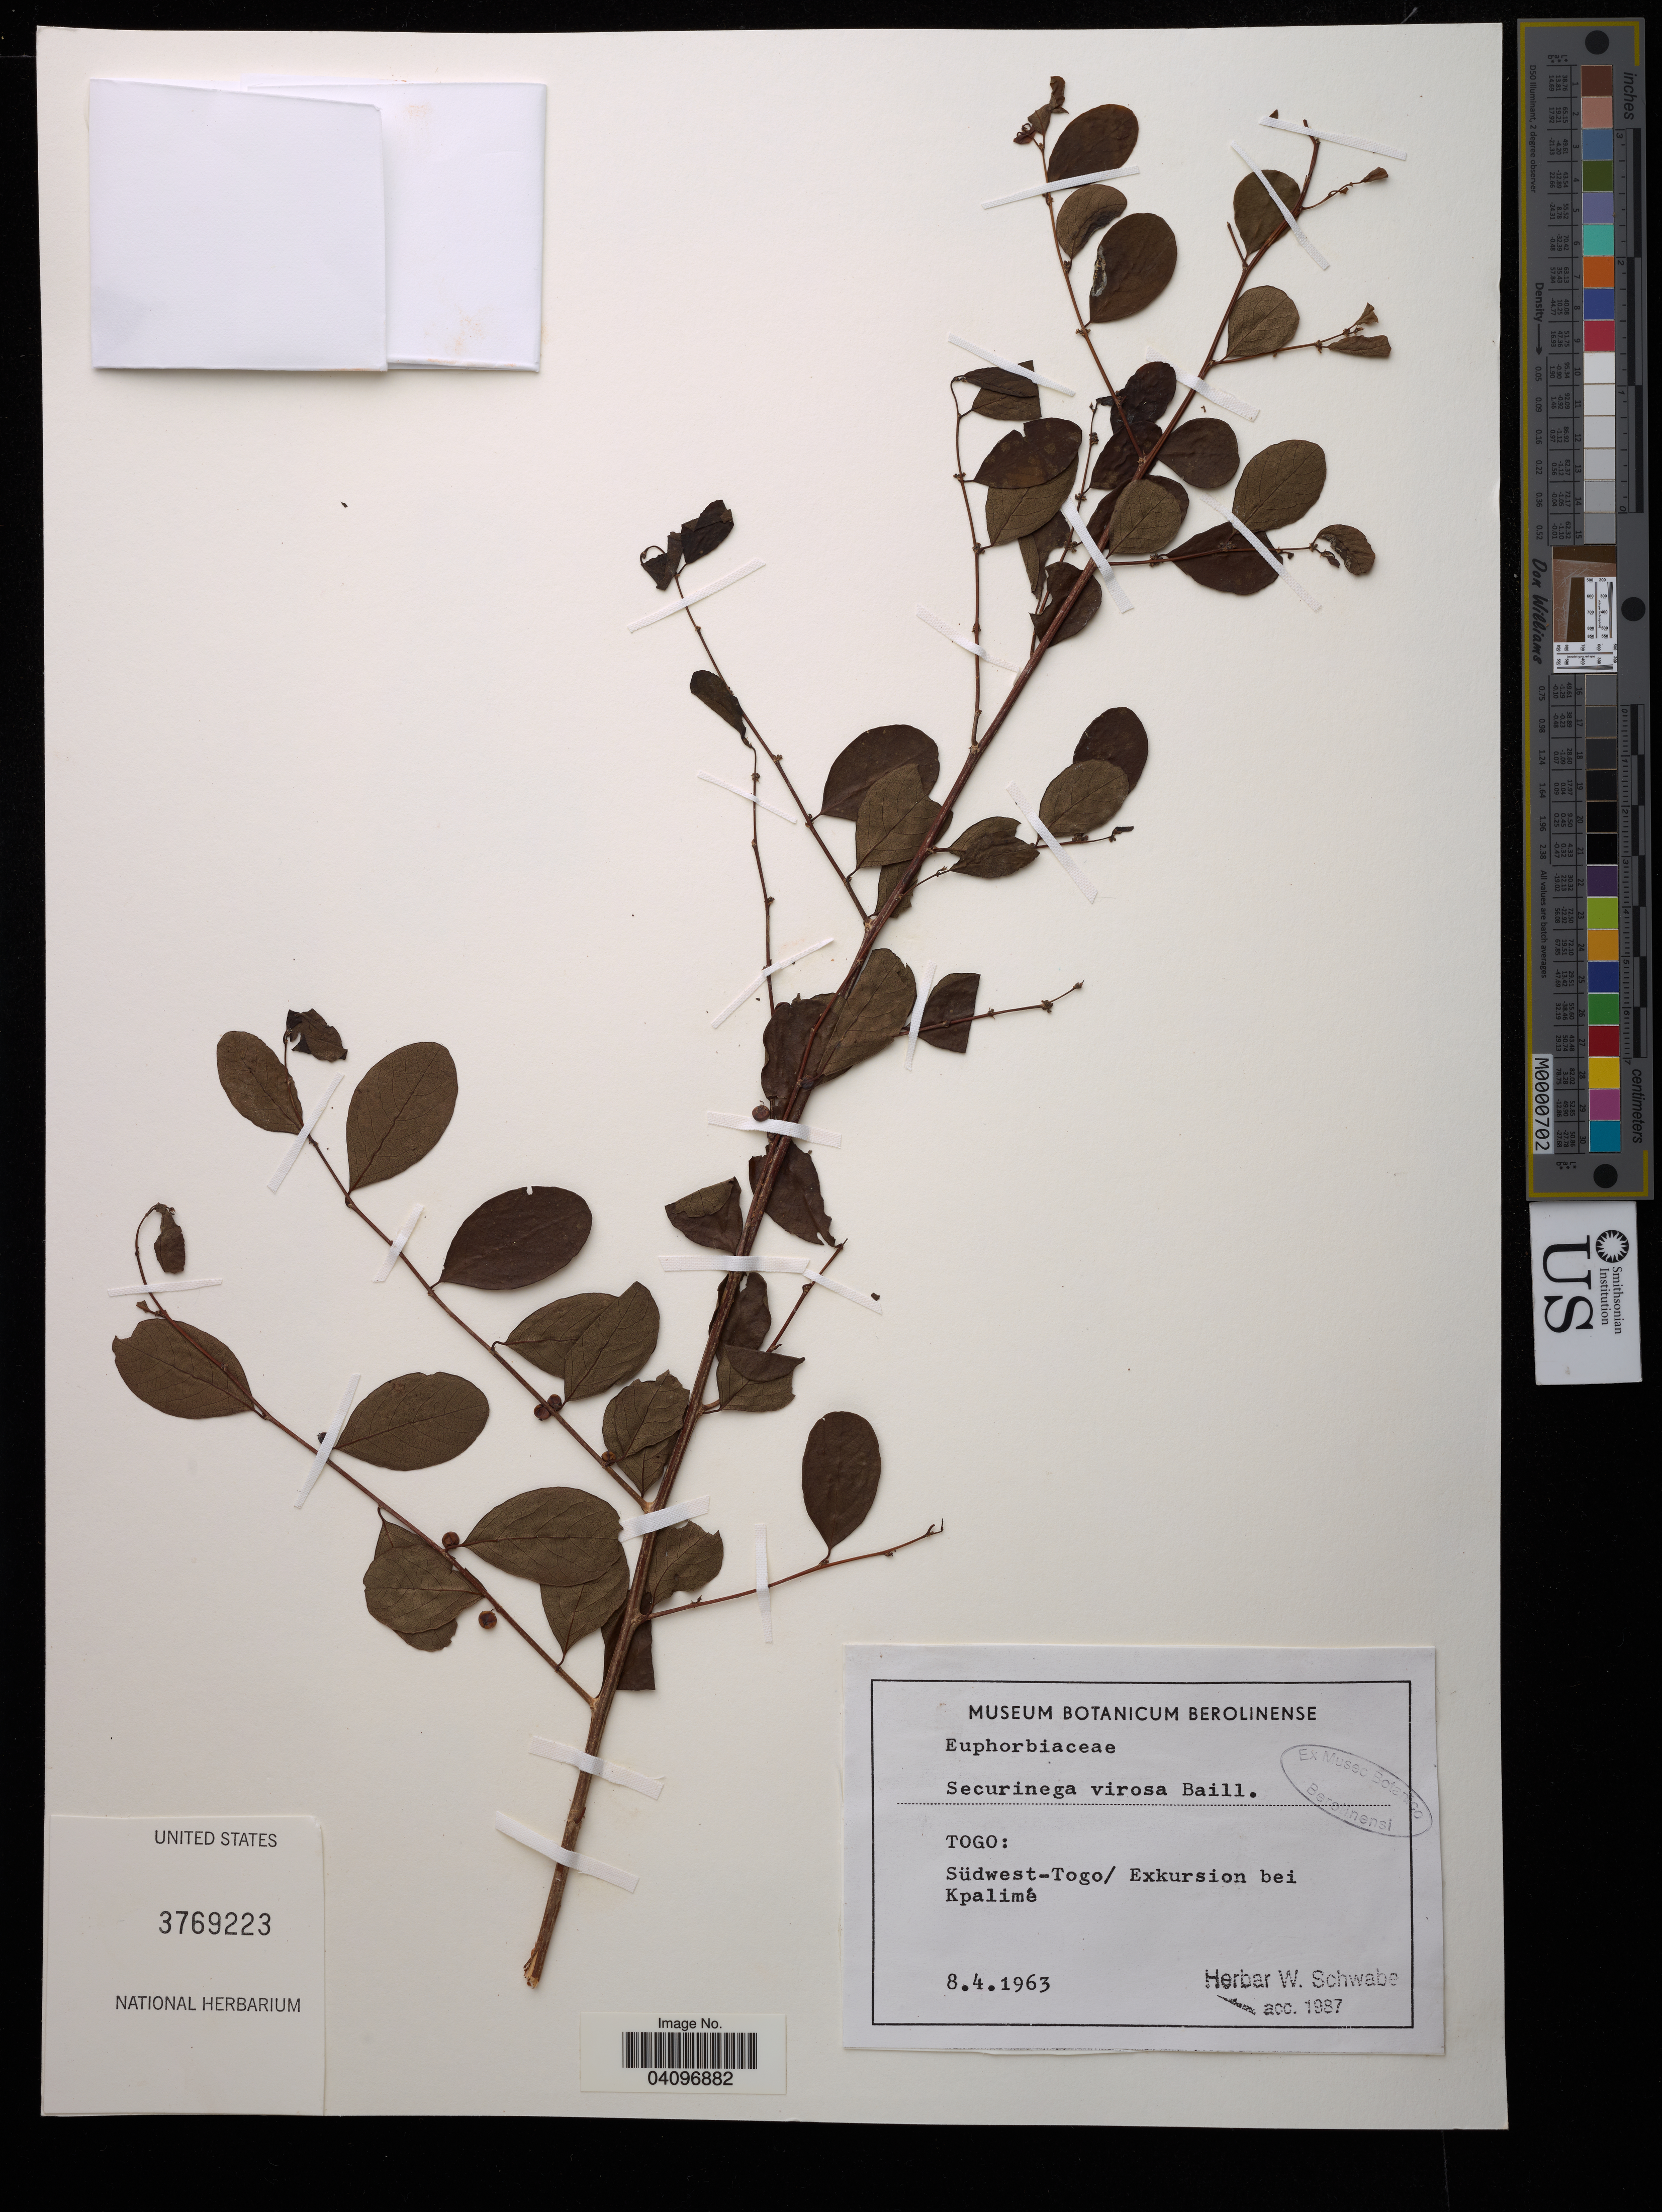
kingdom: Plantae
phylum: Tracheophyta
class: Magnoliopsida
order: Malpighiales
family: Phyllanthaceae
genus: Securinega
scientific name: Securinega virosa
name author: (Roxb. ex Willd.) Baill.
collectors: W. Schwabe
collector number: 1987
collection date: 1963-04-08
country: Togo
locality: Südwest-Togo/ Exkursion bei Kpalimé.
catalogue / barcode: US 3769223